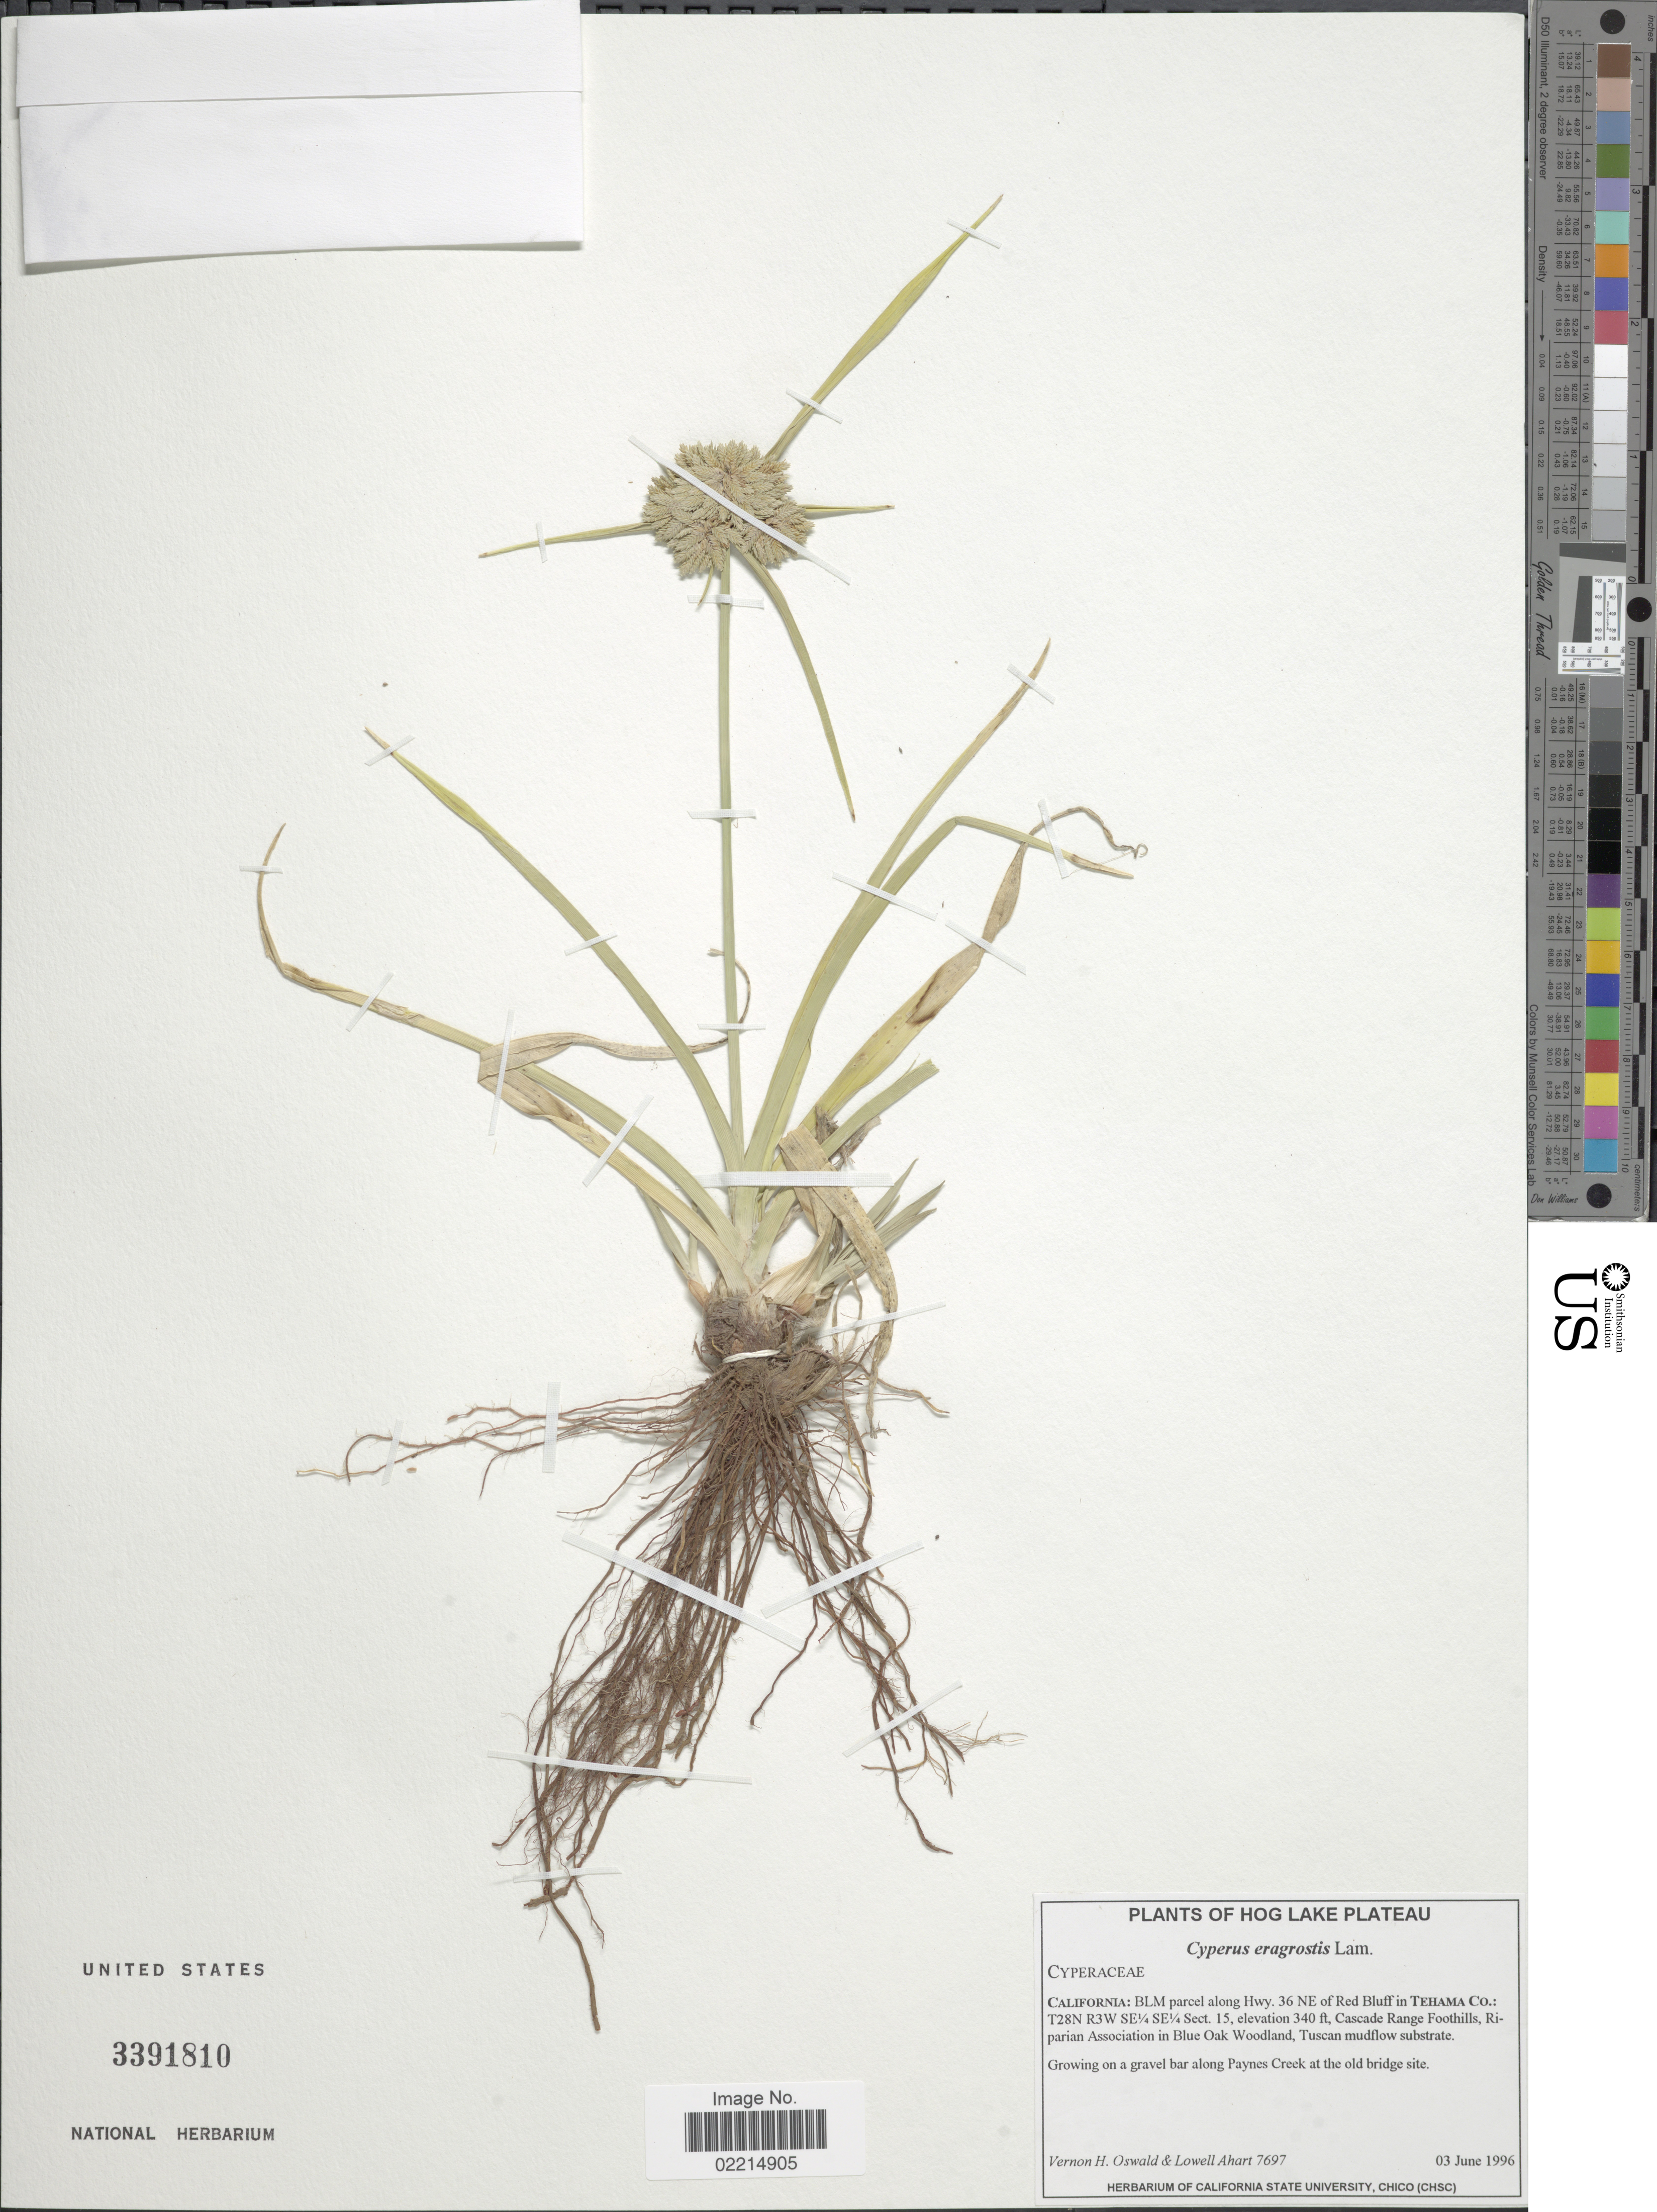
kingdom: Plantae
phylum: Tracheophyta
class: Liliopsida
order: Poales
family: Cyperaceae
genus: Cyperus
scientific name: Cyperus eragrostis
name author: Lam.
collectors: V. Oswald & L. Ahart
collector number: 7697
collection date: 1996-06-03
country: United States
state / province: California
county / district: Tehama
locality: Hog Lake Plateau, BLM parcel along Hwy. 36 NE of Red Bluff in Tehama Co.: T28N R3W SE 1/4 Sect. 15, Cascade Range Foothills, Riparian Association in Blue Oak Woodland, Tuscan mudflow substrate, on a gravel bar along Paynes Creek at the old bridge site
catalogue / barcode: US 3391810